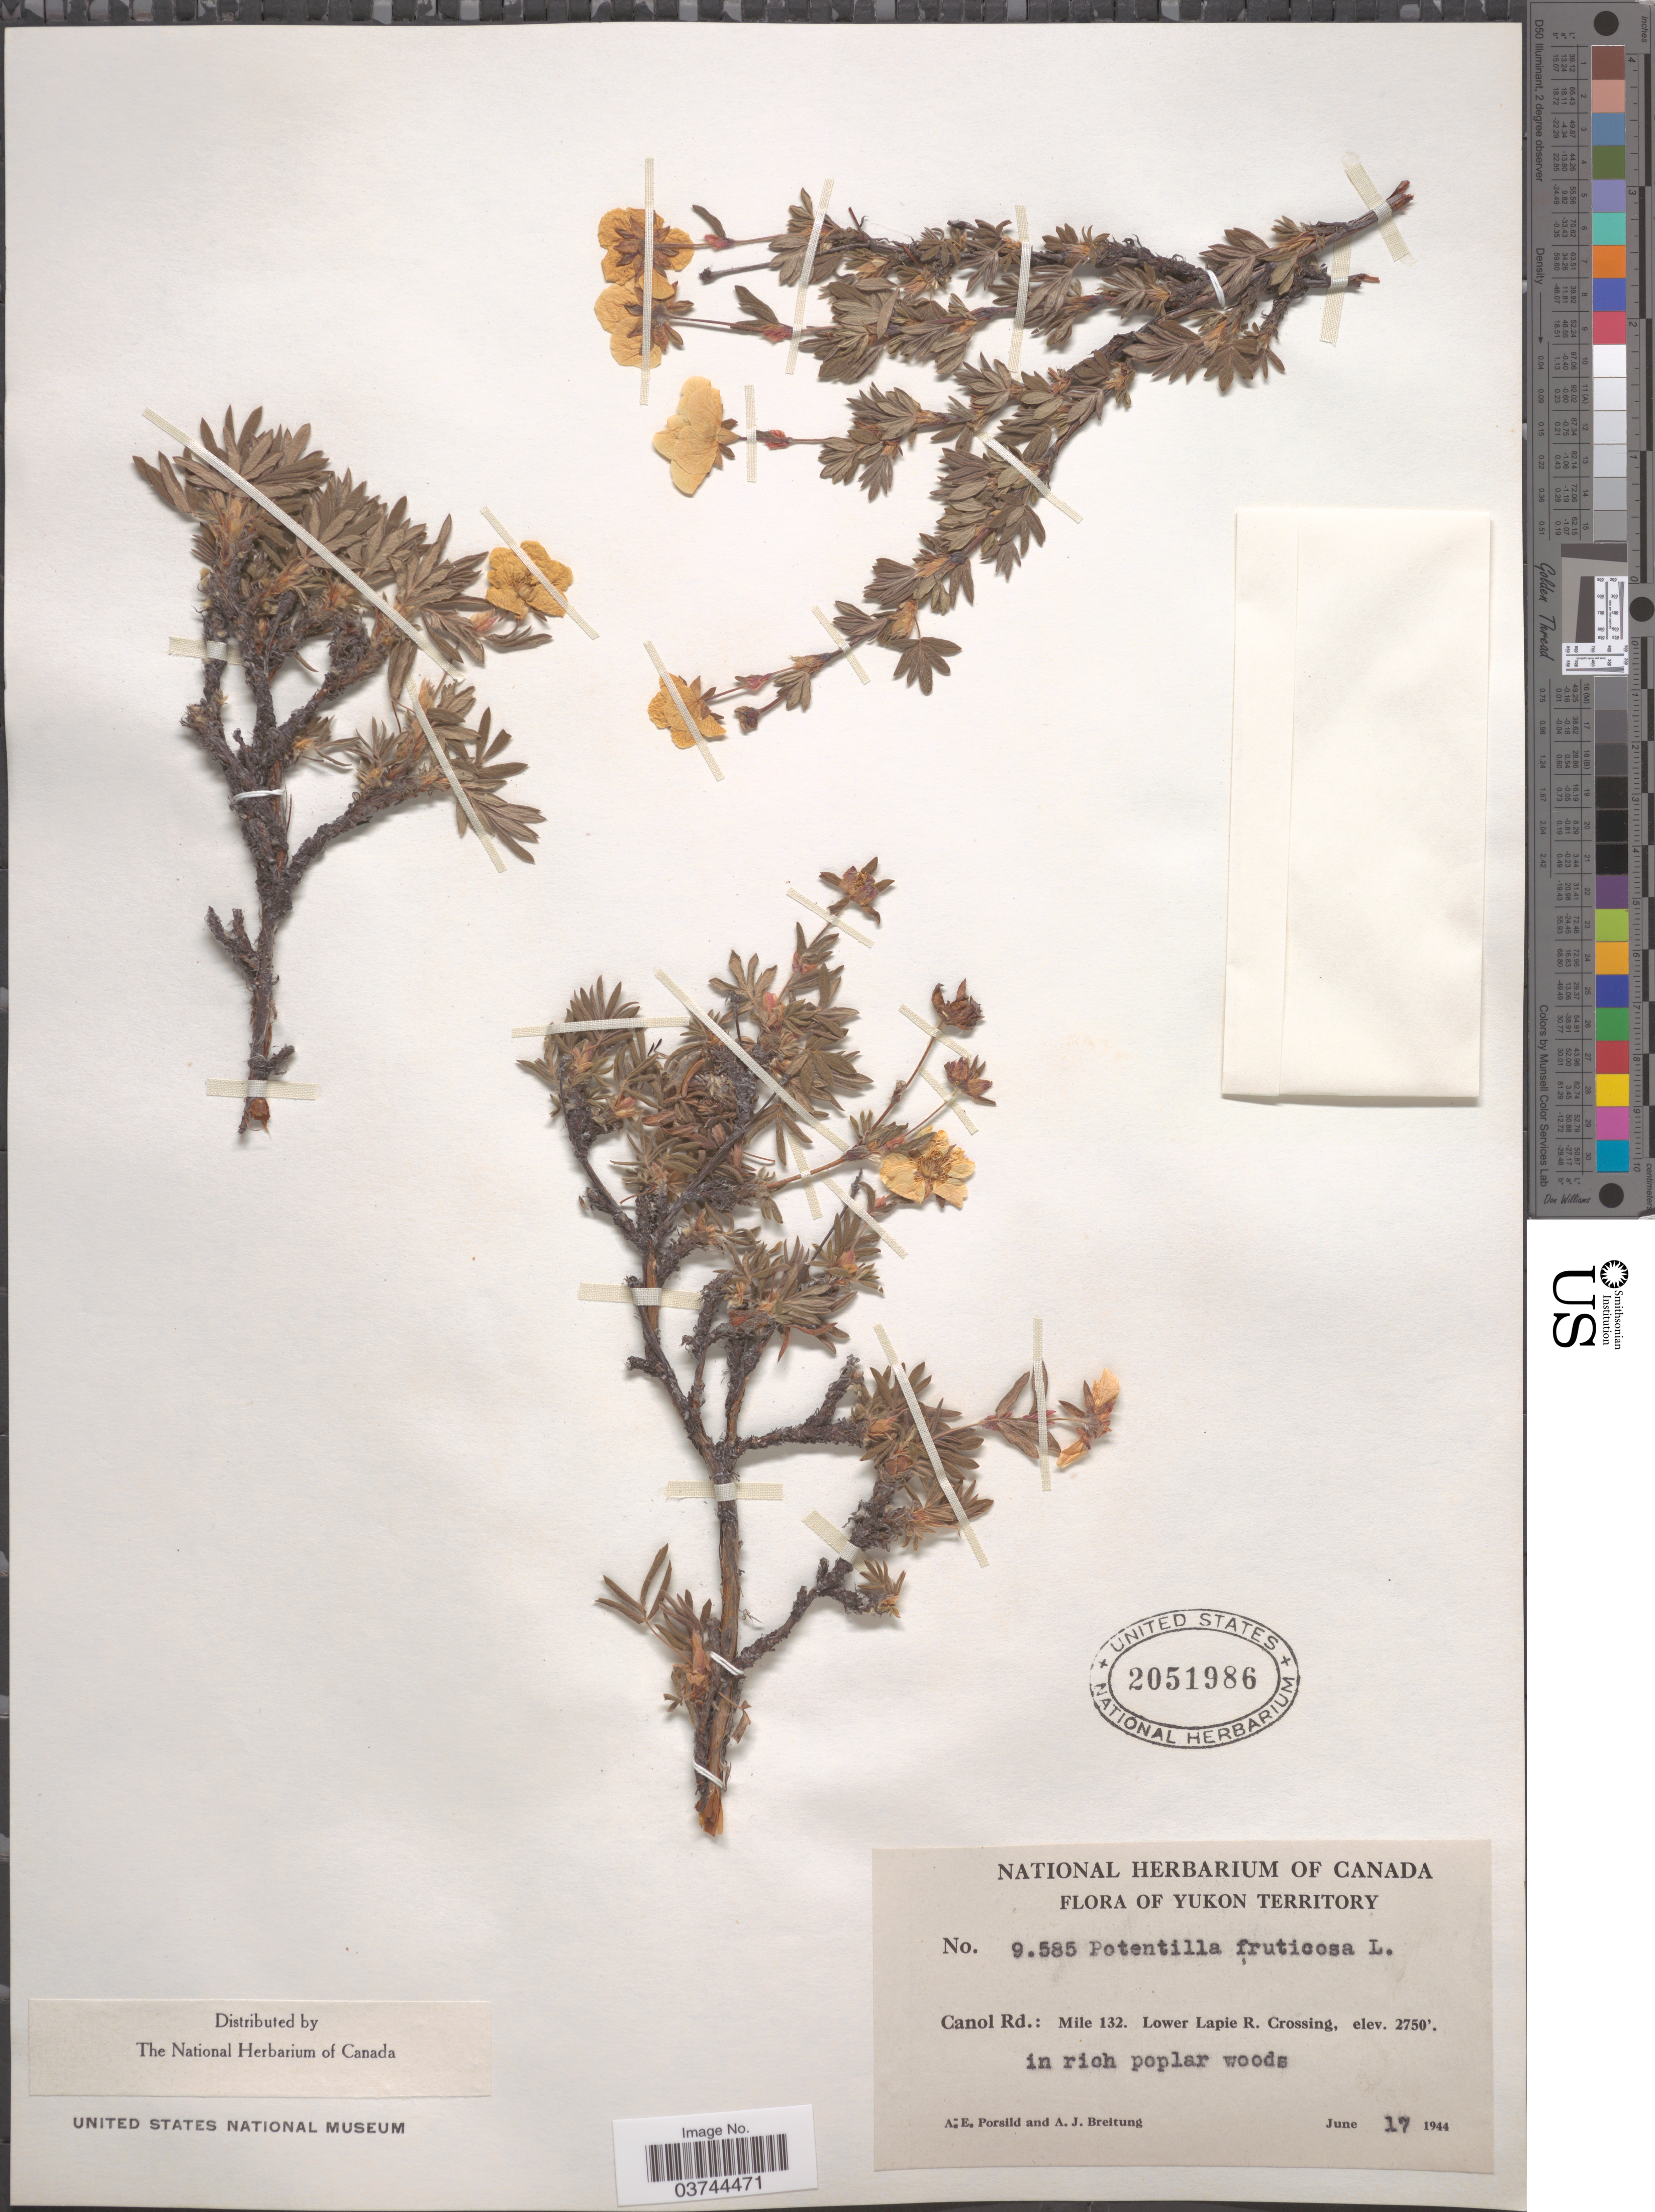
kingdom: Plantae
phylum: Tracheophyta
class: Magnoliopsida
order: Rosales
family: Rosaceae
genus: Dasiphora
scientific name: Dasiphora fruticosa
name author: (L.) Rydb.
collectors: A. E. Porsild & A. Breitung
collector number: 9585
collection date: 1944-06-17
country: Canada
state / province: Yukon Territory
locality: Canol Rd.: Mile 132. Lower Lapie R. Crossing.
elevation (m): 838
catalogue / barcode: US 2051986